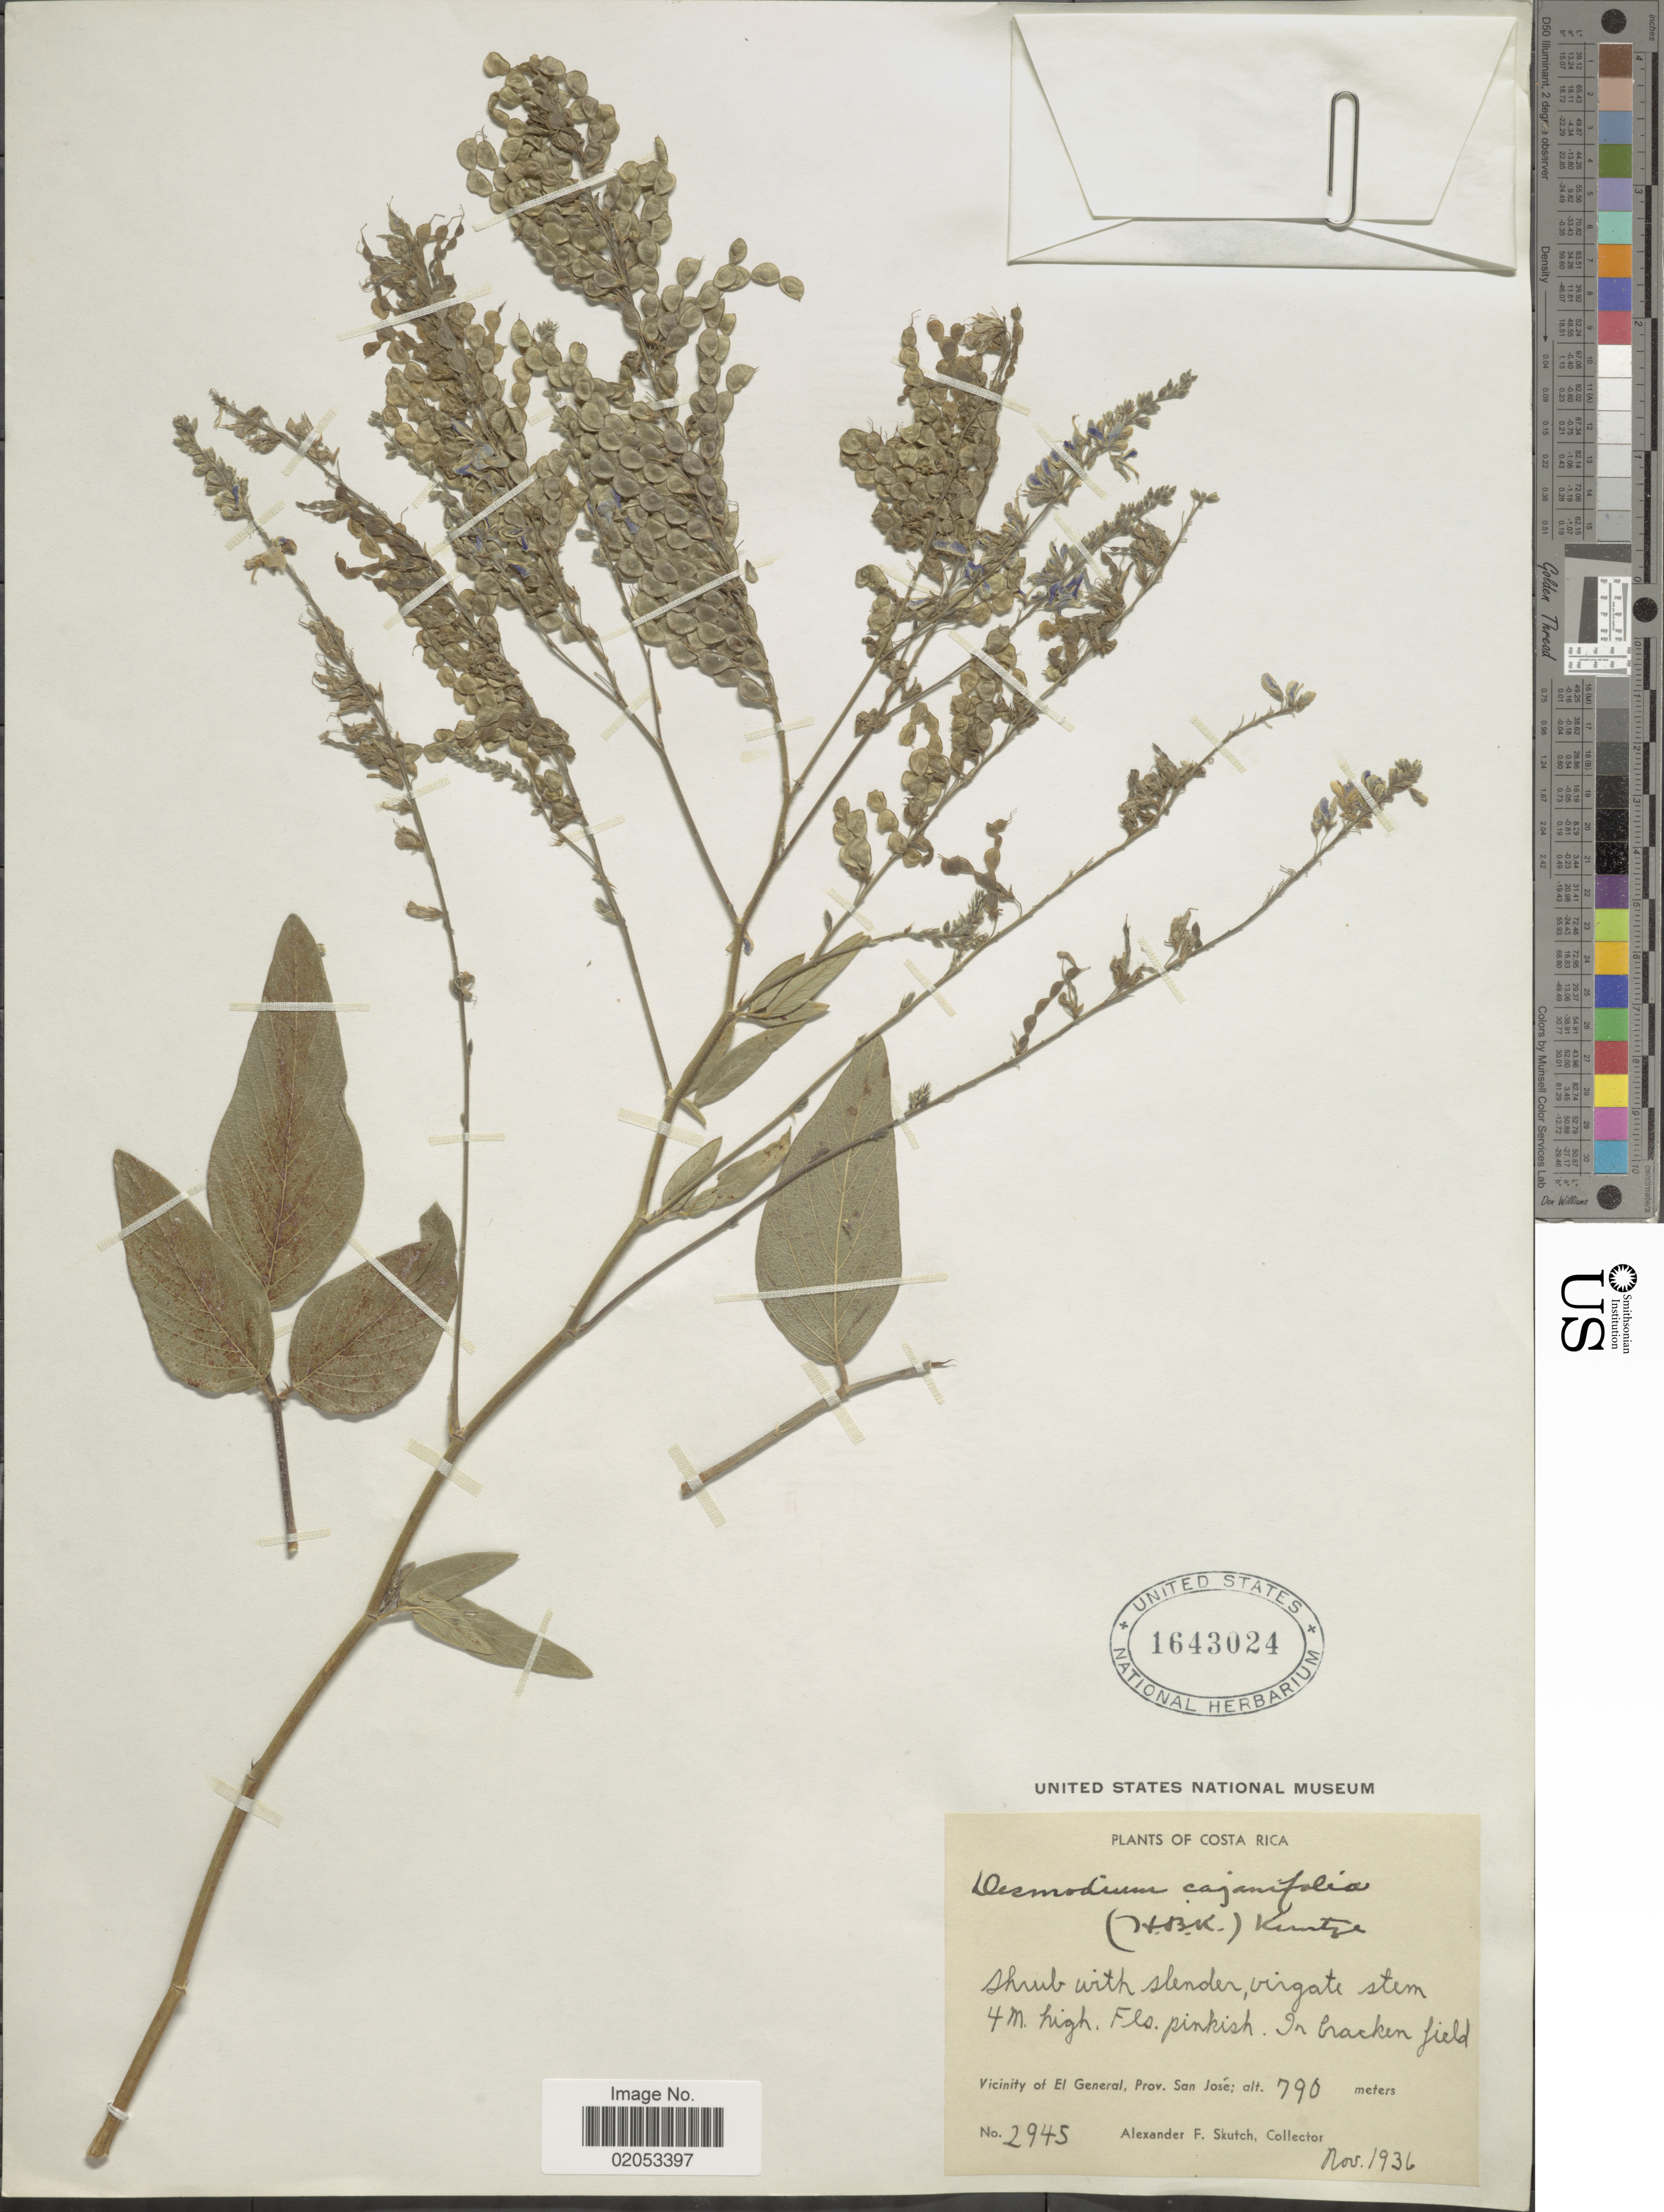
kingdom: Plantae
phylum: Tracheophyta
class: Magnoliopsida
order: Fabales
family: Fabaceae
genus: Desmodium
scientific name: Desmodium cajanifolium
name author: (Kunth) DC.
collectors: A. F. Skutch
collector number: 2945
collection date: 1936-11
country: Costa Rica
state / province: San José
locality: Vicinity of El General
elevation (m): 790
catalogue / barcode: US 1643024